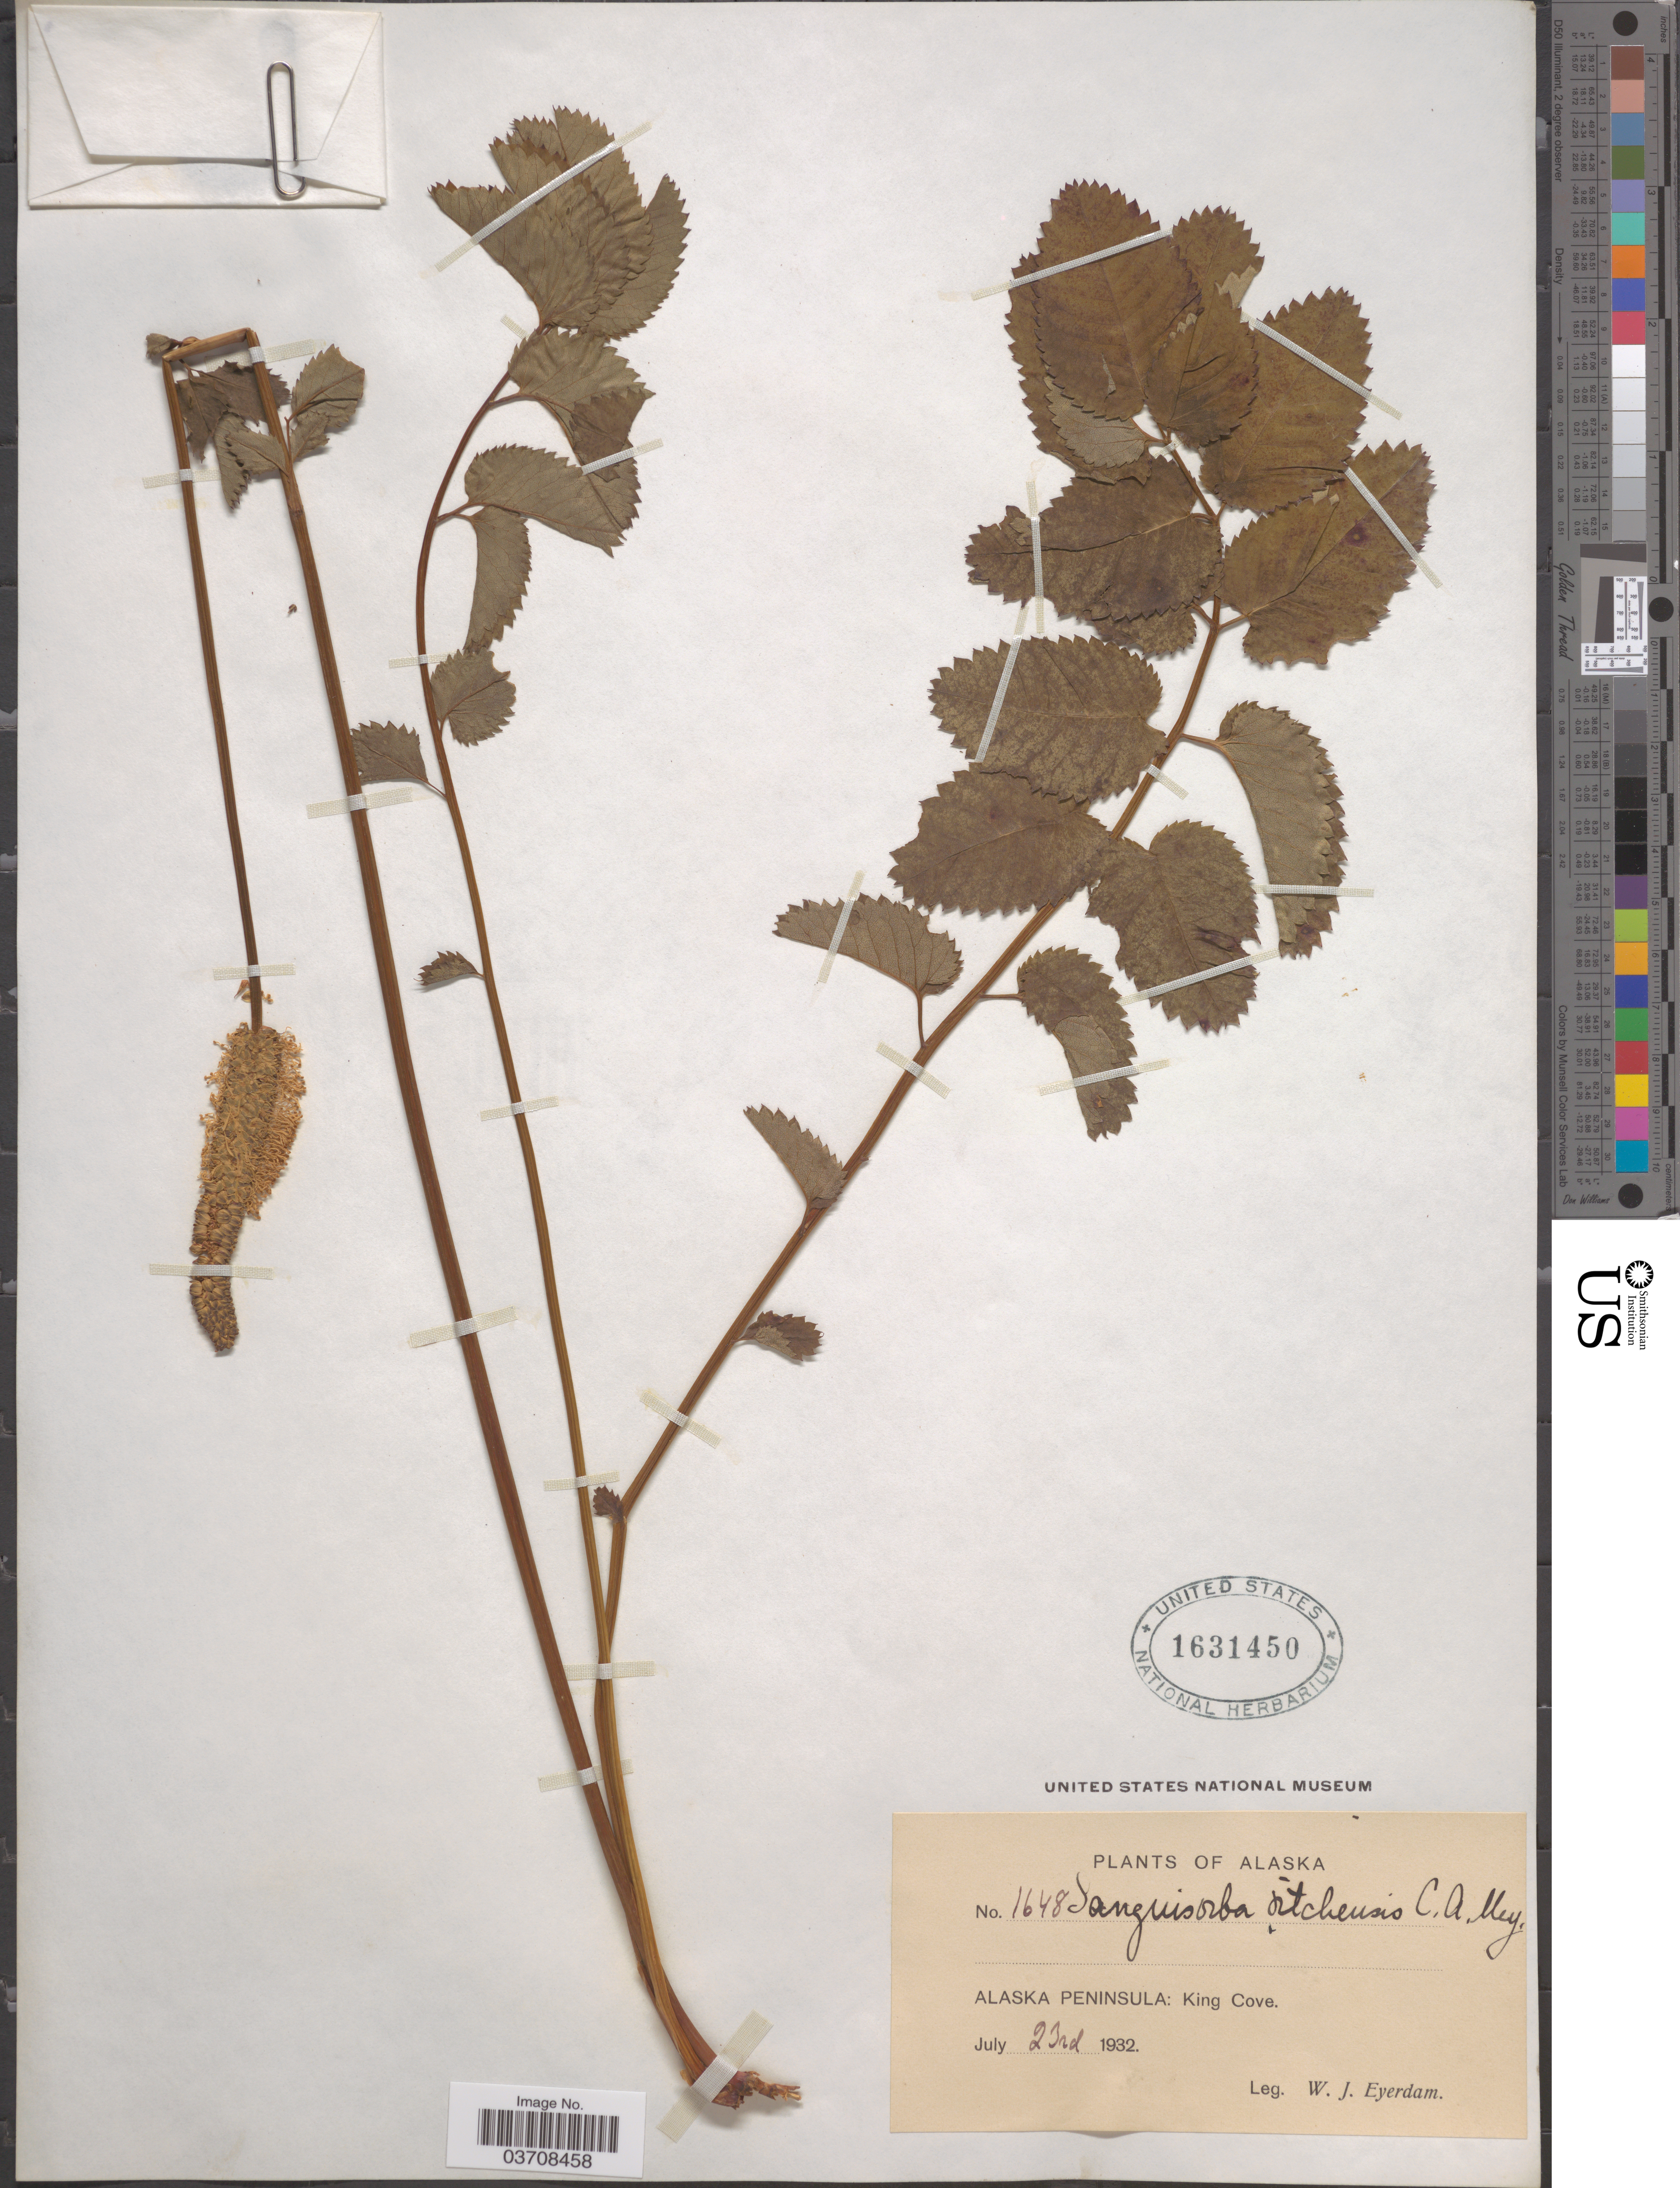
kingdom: Plantae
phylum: Tracheophyta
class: Magnoliopsida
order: Rosales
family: Rosaceae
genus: Sanguisorba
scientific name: Sanguisorba stipulata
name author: Raf.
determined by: Strong, Mark T., (BOT), Smithsonian Institution - National Museum of Natural History (UNITED STATES)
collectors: W. J. Eyerdam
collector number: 1648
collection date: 1932-07-23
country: United States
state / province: Alaska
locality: Alaska Peninsula: King Cove.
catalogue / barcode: US 1631450